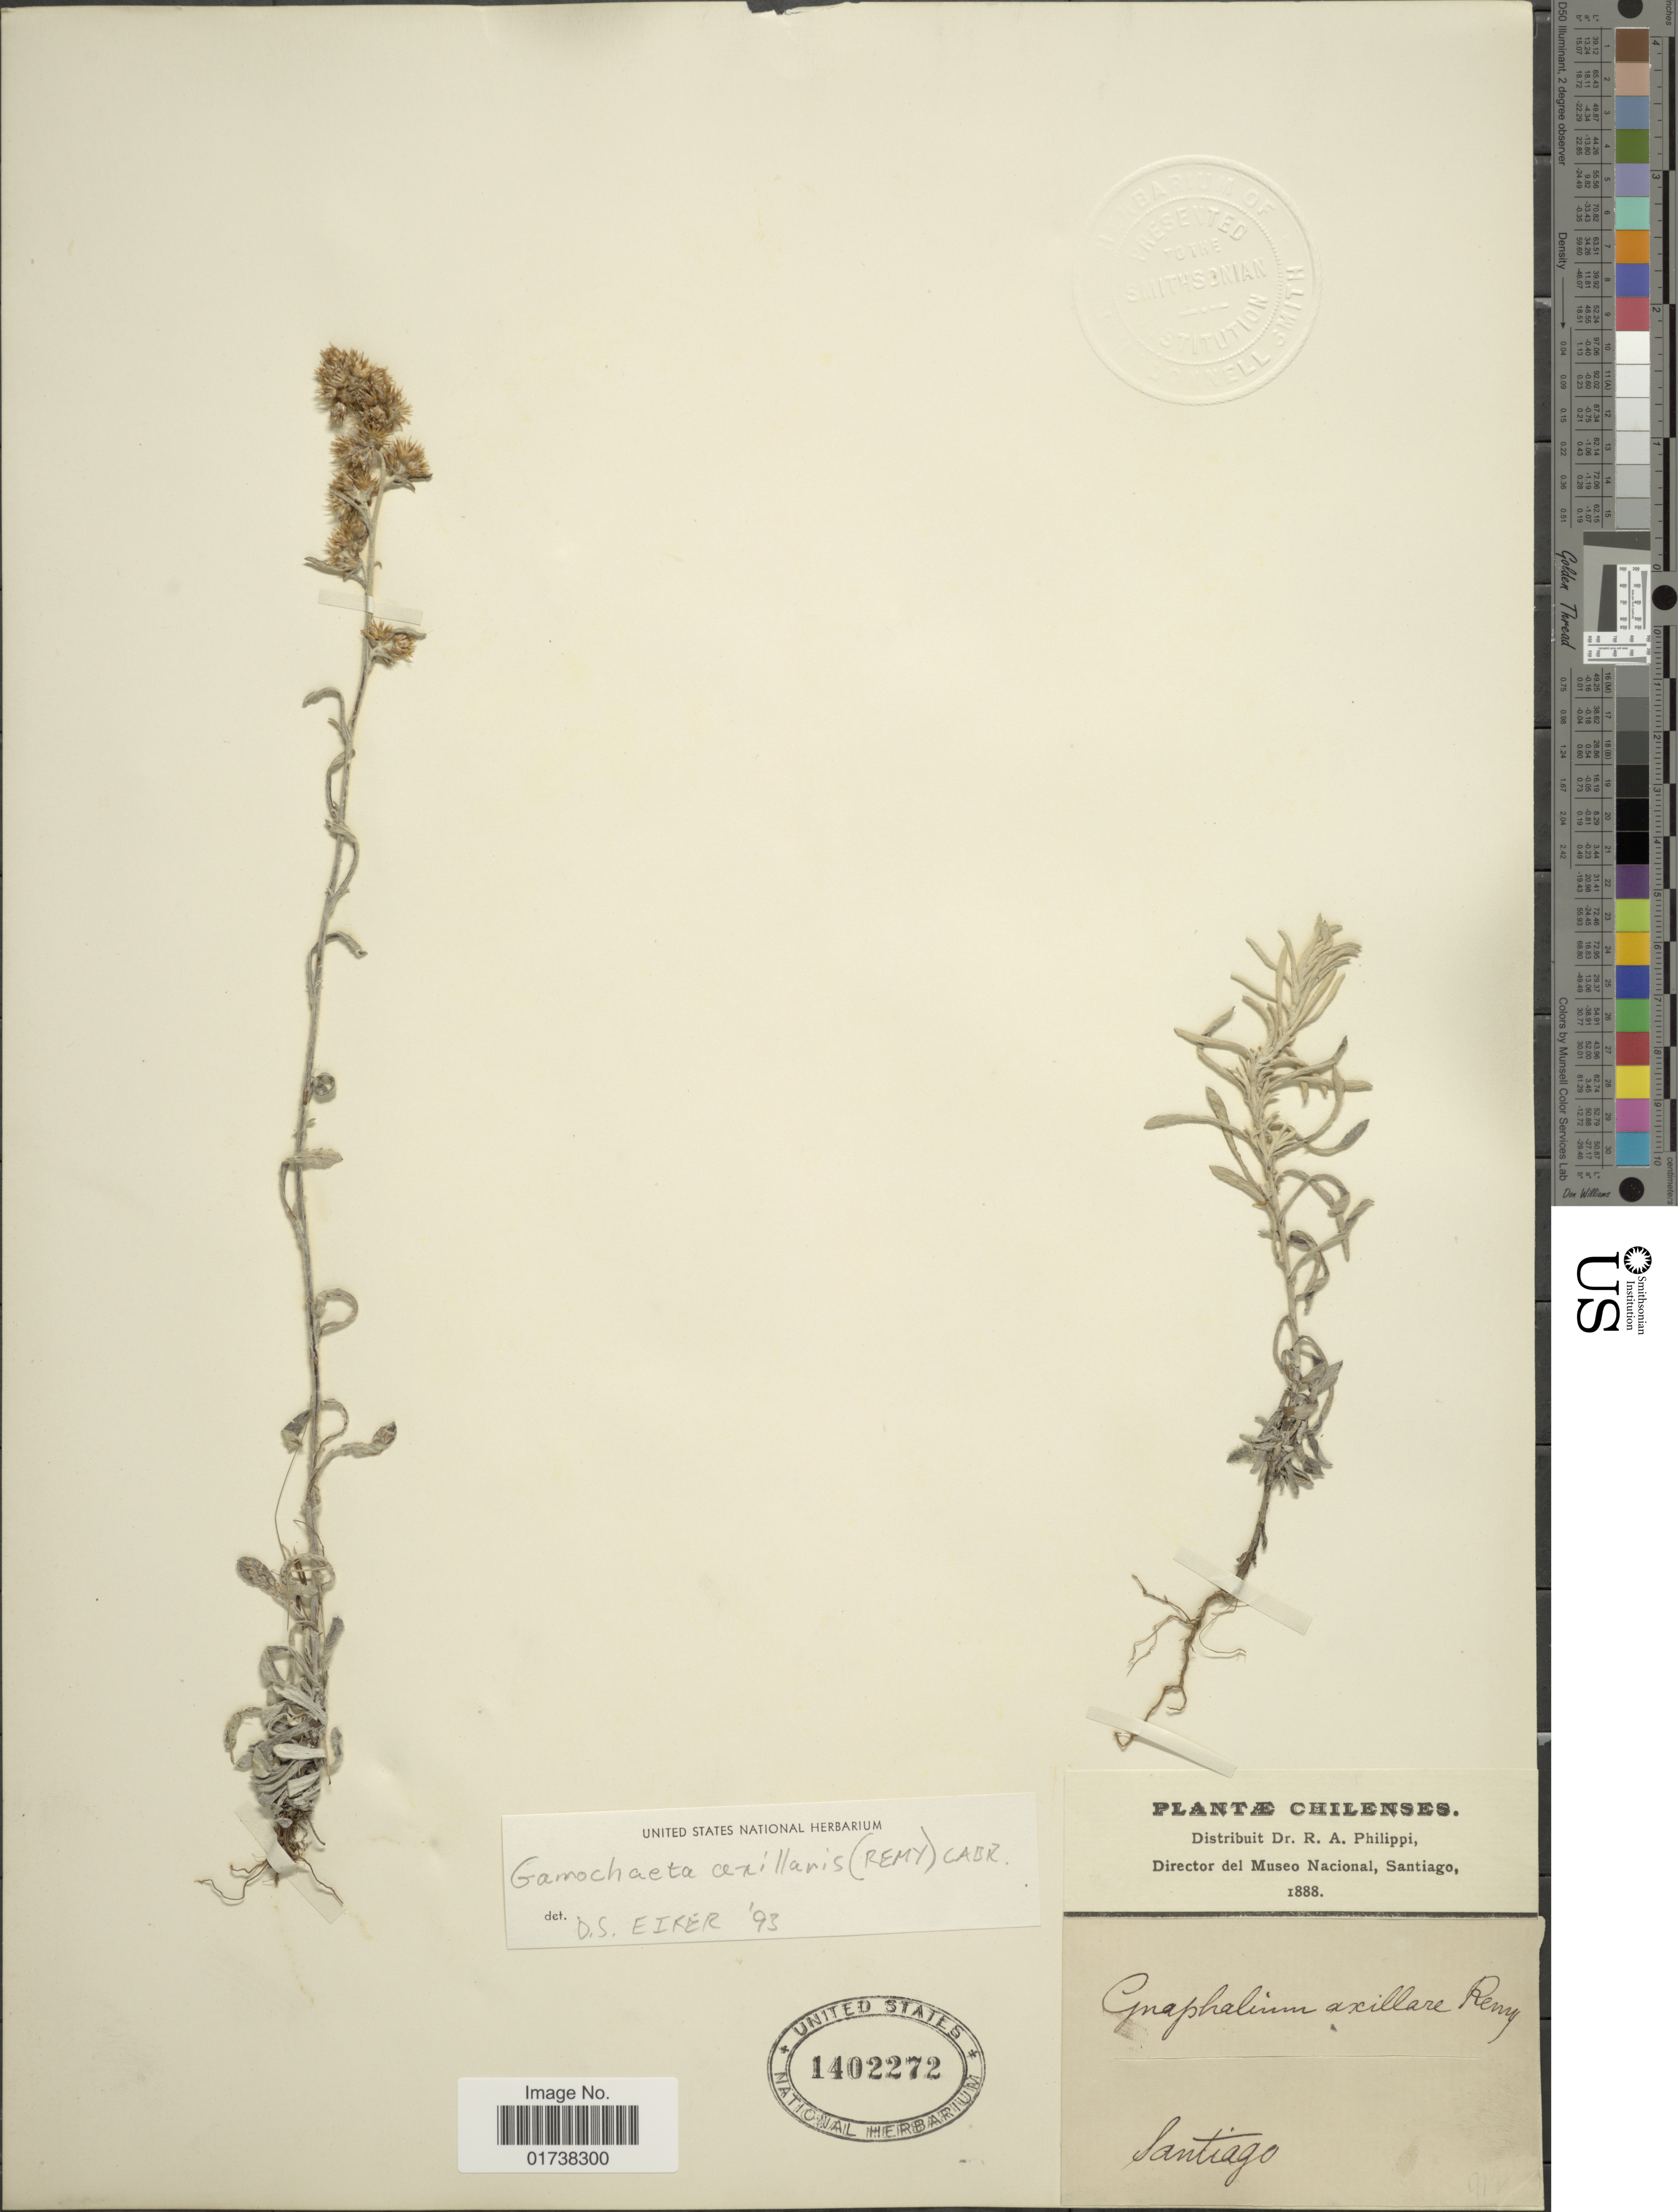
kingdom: Plantae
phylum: Tracheophyta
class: Magnoliopsida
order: Asterales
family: Asteraceae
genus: Gamochaeta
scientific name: Gamochaeta axillaris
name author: Cabrera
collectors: R. A. Philippi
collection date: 1888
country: Chile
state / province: Región Metropolitana (RM)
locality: Santiago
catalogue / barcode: US 1402272